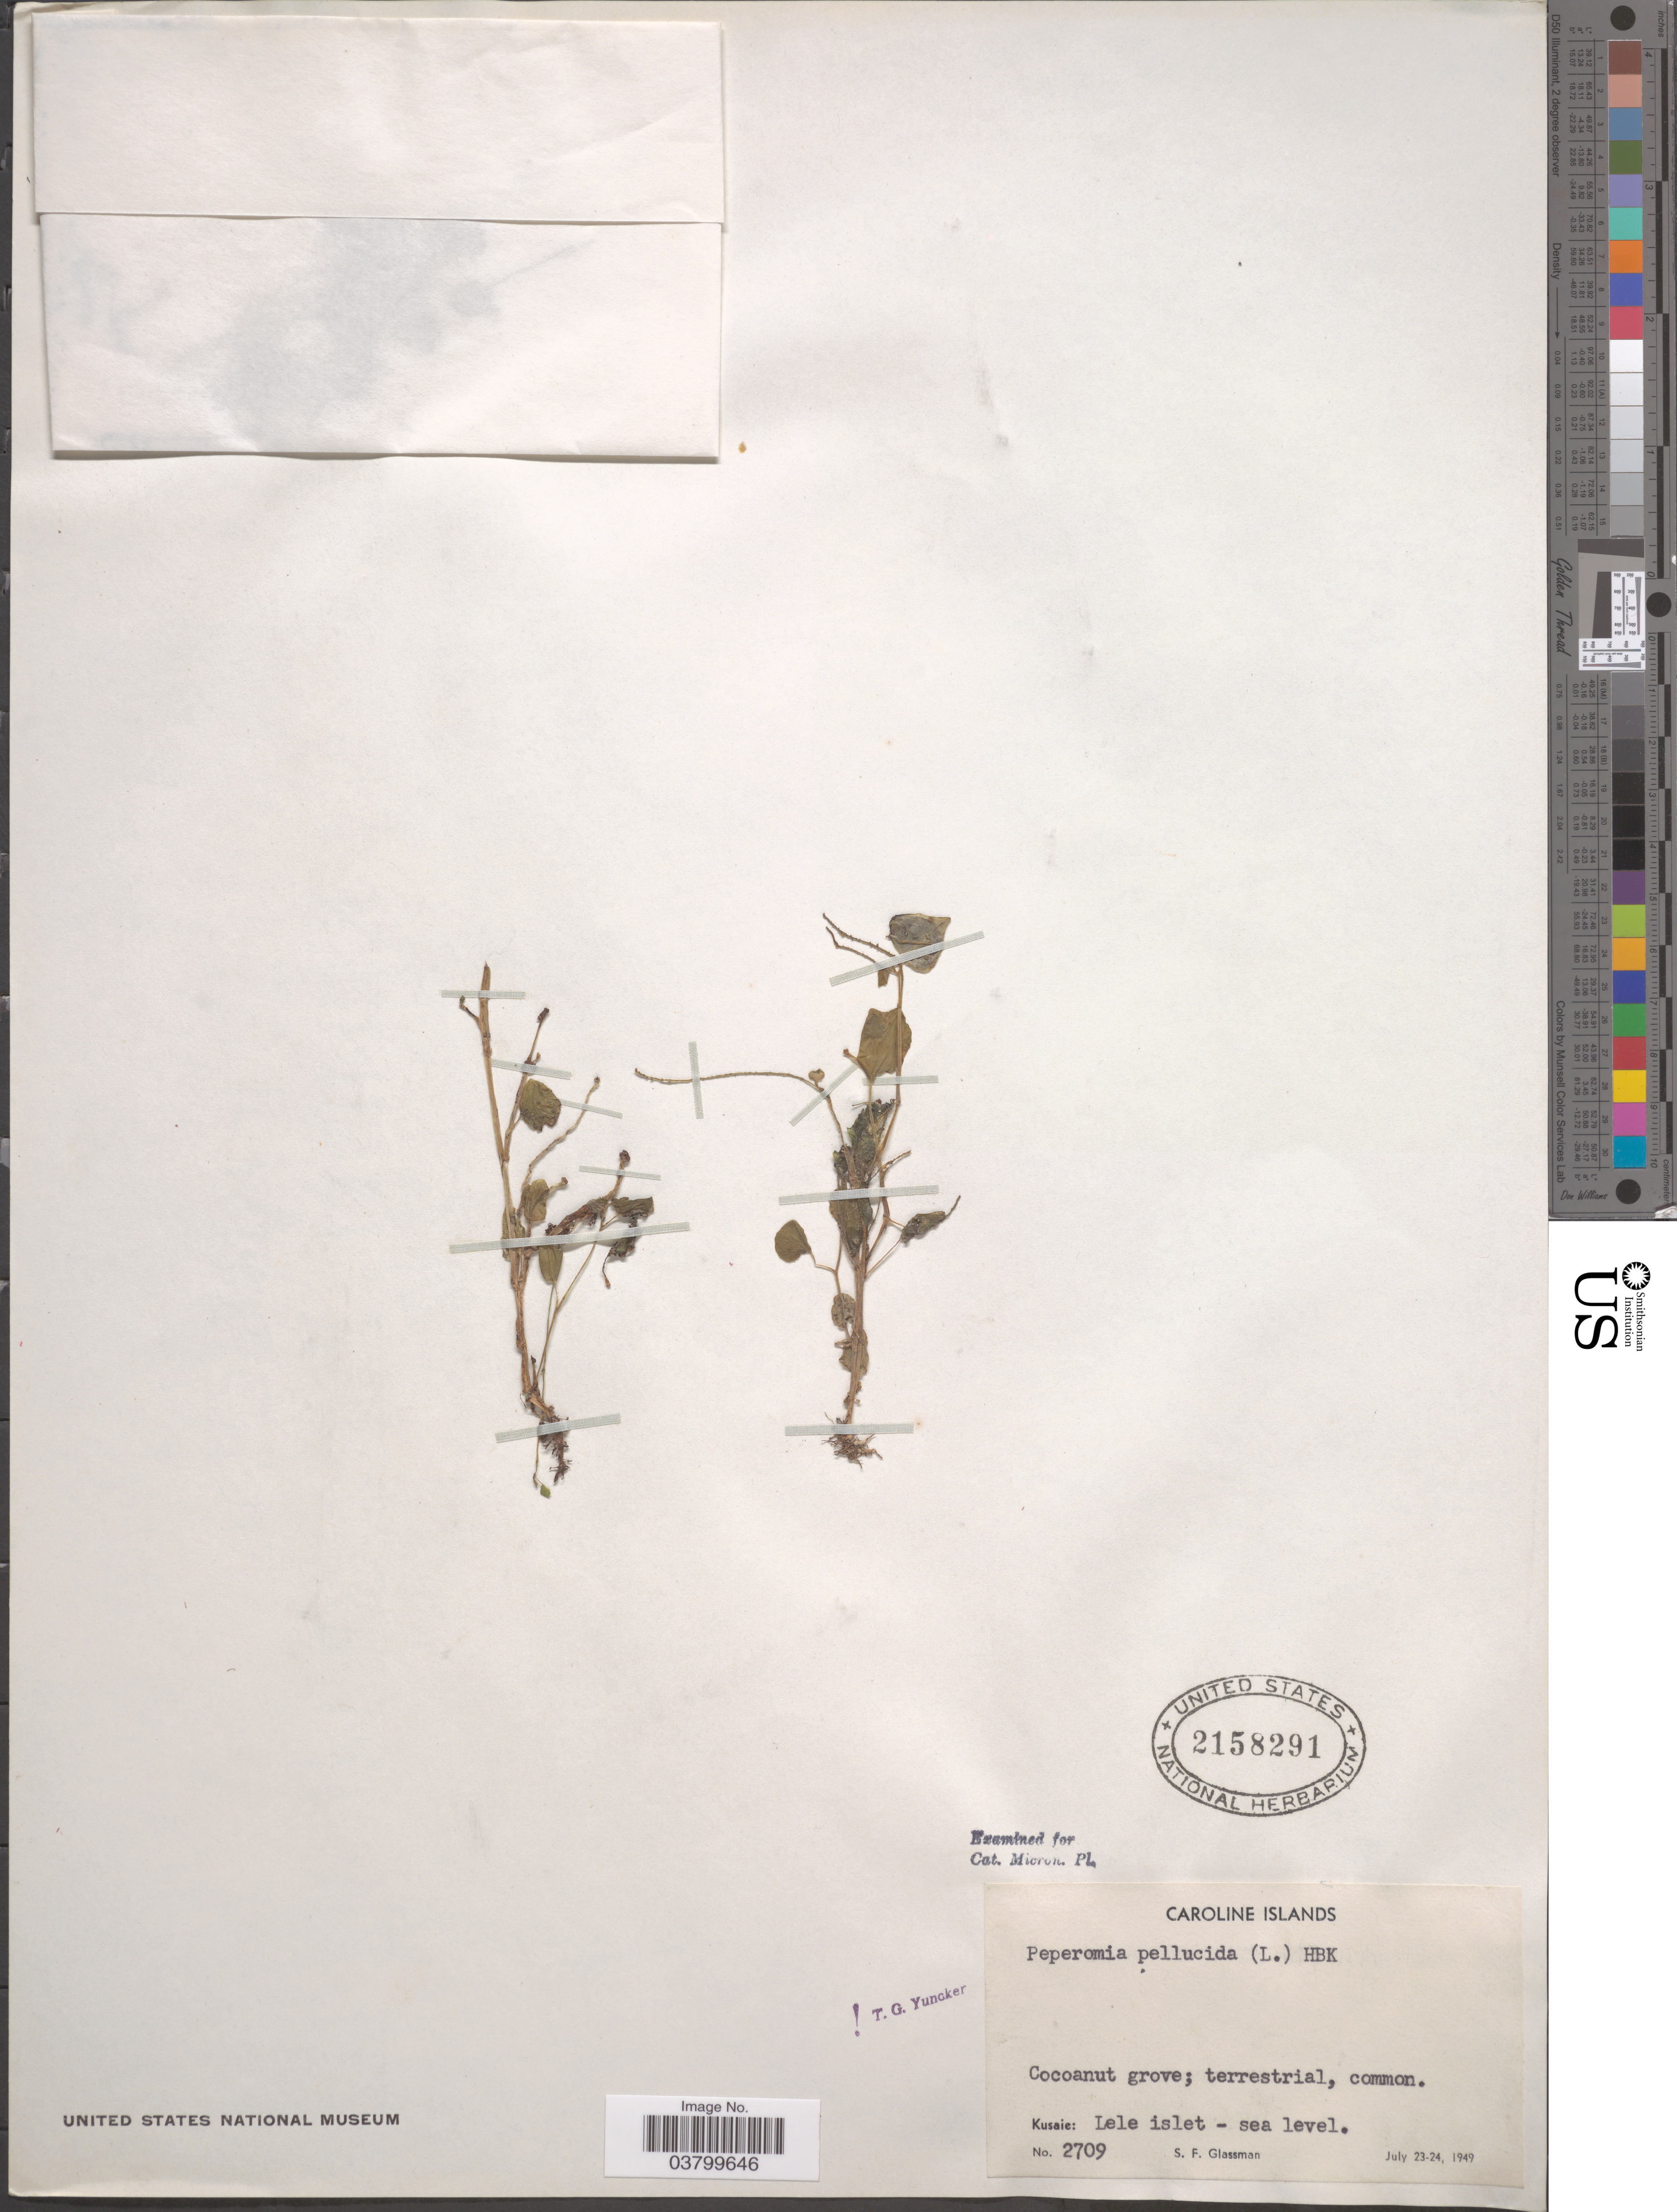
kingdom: Plantae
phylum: Tracheophyta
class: Magnoliopsida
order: Piperales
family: Piperaceae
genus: Peperomia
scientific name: Peperomia pellucida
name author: (L.) Kunth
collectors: S. F. Glassman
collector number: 2709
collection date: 1949-07-23/1949-07-24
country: Micronesia, Federated States of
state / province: Kosrae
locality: Caroline Islands. Cocoanut grove. Kusiae: Lele islet.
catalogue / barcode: US 2158291